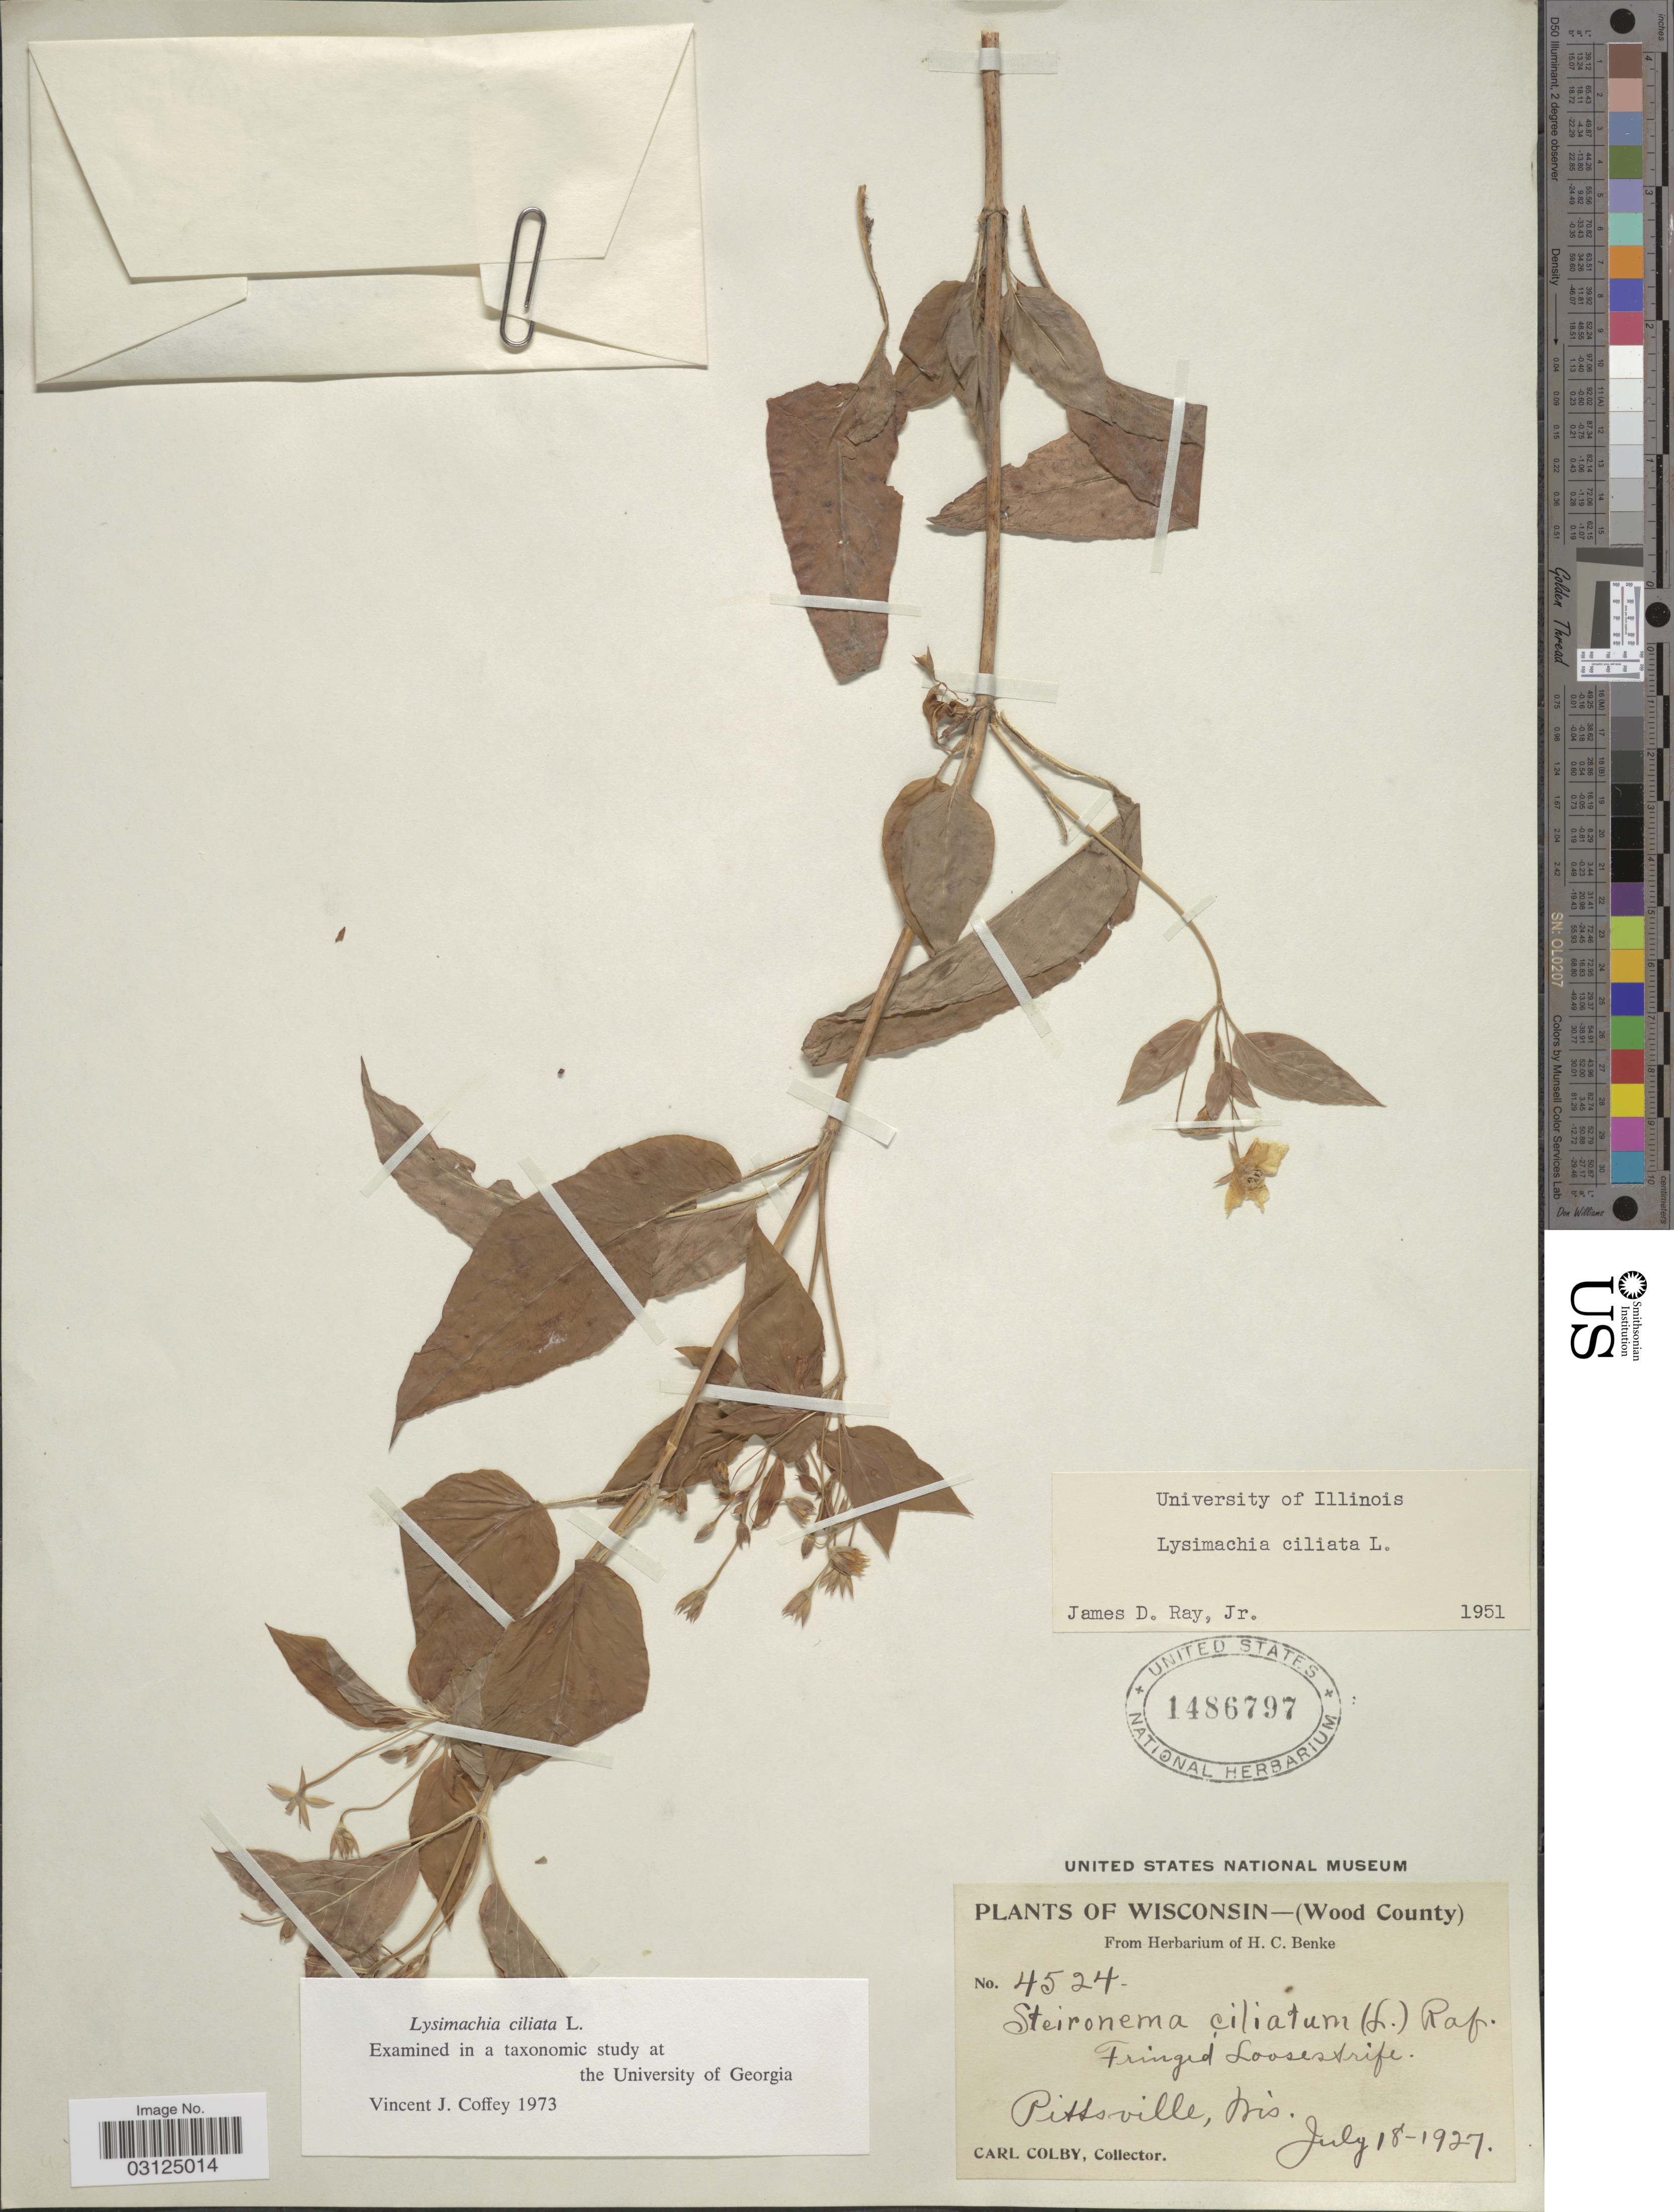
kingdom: Plantae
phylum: Tracheophyta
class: Magnoliopsida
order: Ericales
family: Primulaceae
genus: Lysimachia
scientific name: Lysimachia ciliata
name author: L.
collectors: C. Colby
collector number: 4524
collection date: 1927-07-18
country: United States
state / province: Wisconsin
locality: (Wood County) Pitssville.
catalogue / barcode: US 1486797